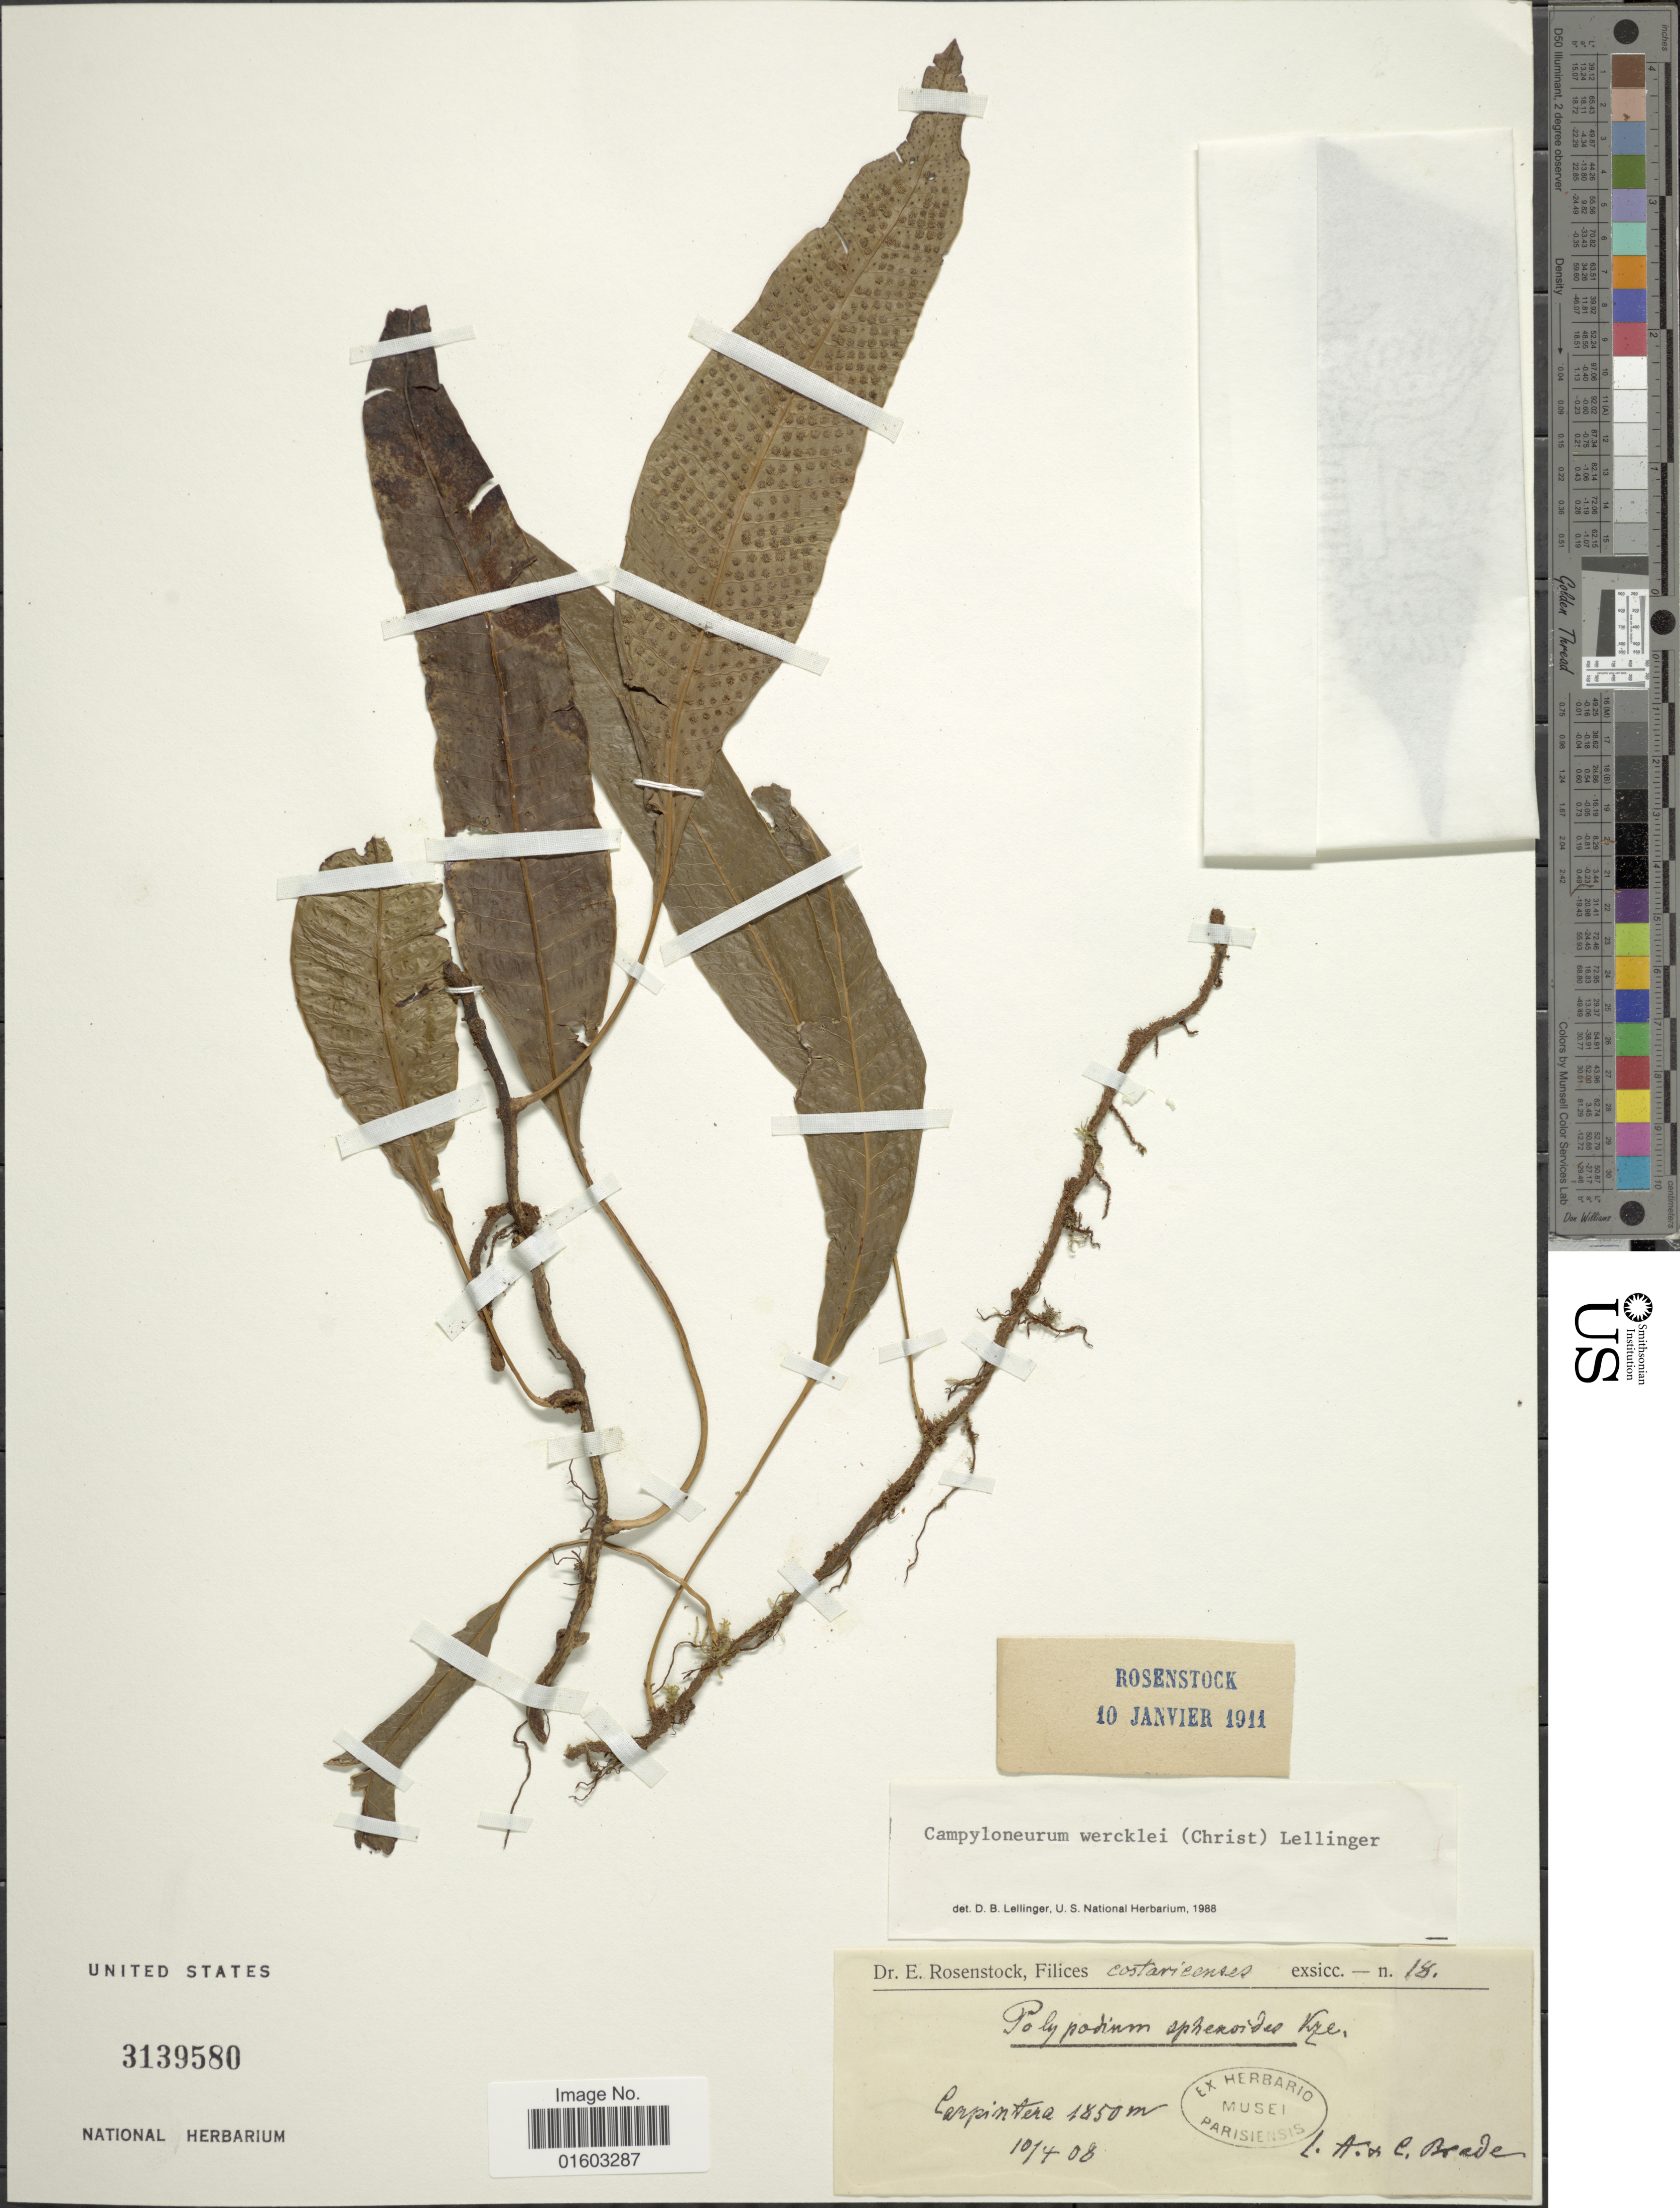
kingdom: Plantae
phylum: Tracheophyta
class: Polypodiopsida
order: Polypodiales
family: Polypodiaceae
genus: Campyloneurum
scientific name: Campyloneurum wercklei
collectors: A. Brade & C. Brade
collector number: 18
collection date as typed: Transcribed d/m/y: 10/4/8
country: Costa Rica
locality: Carpintera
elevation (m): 1850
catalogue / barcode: US 3139580